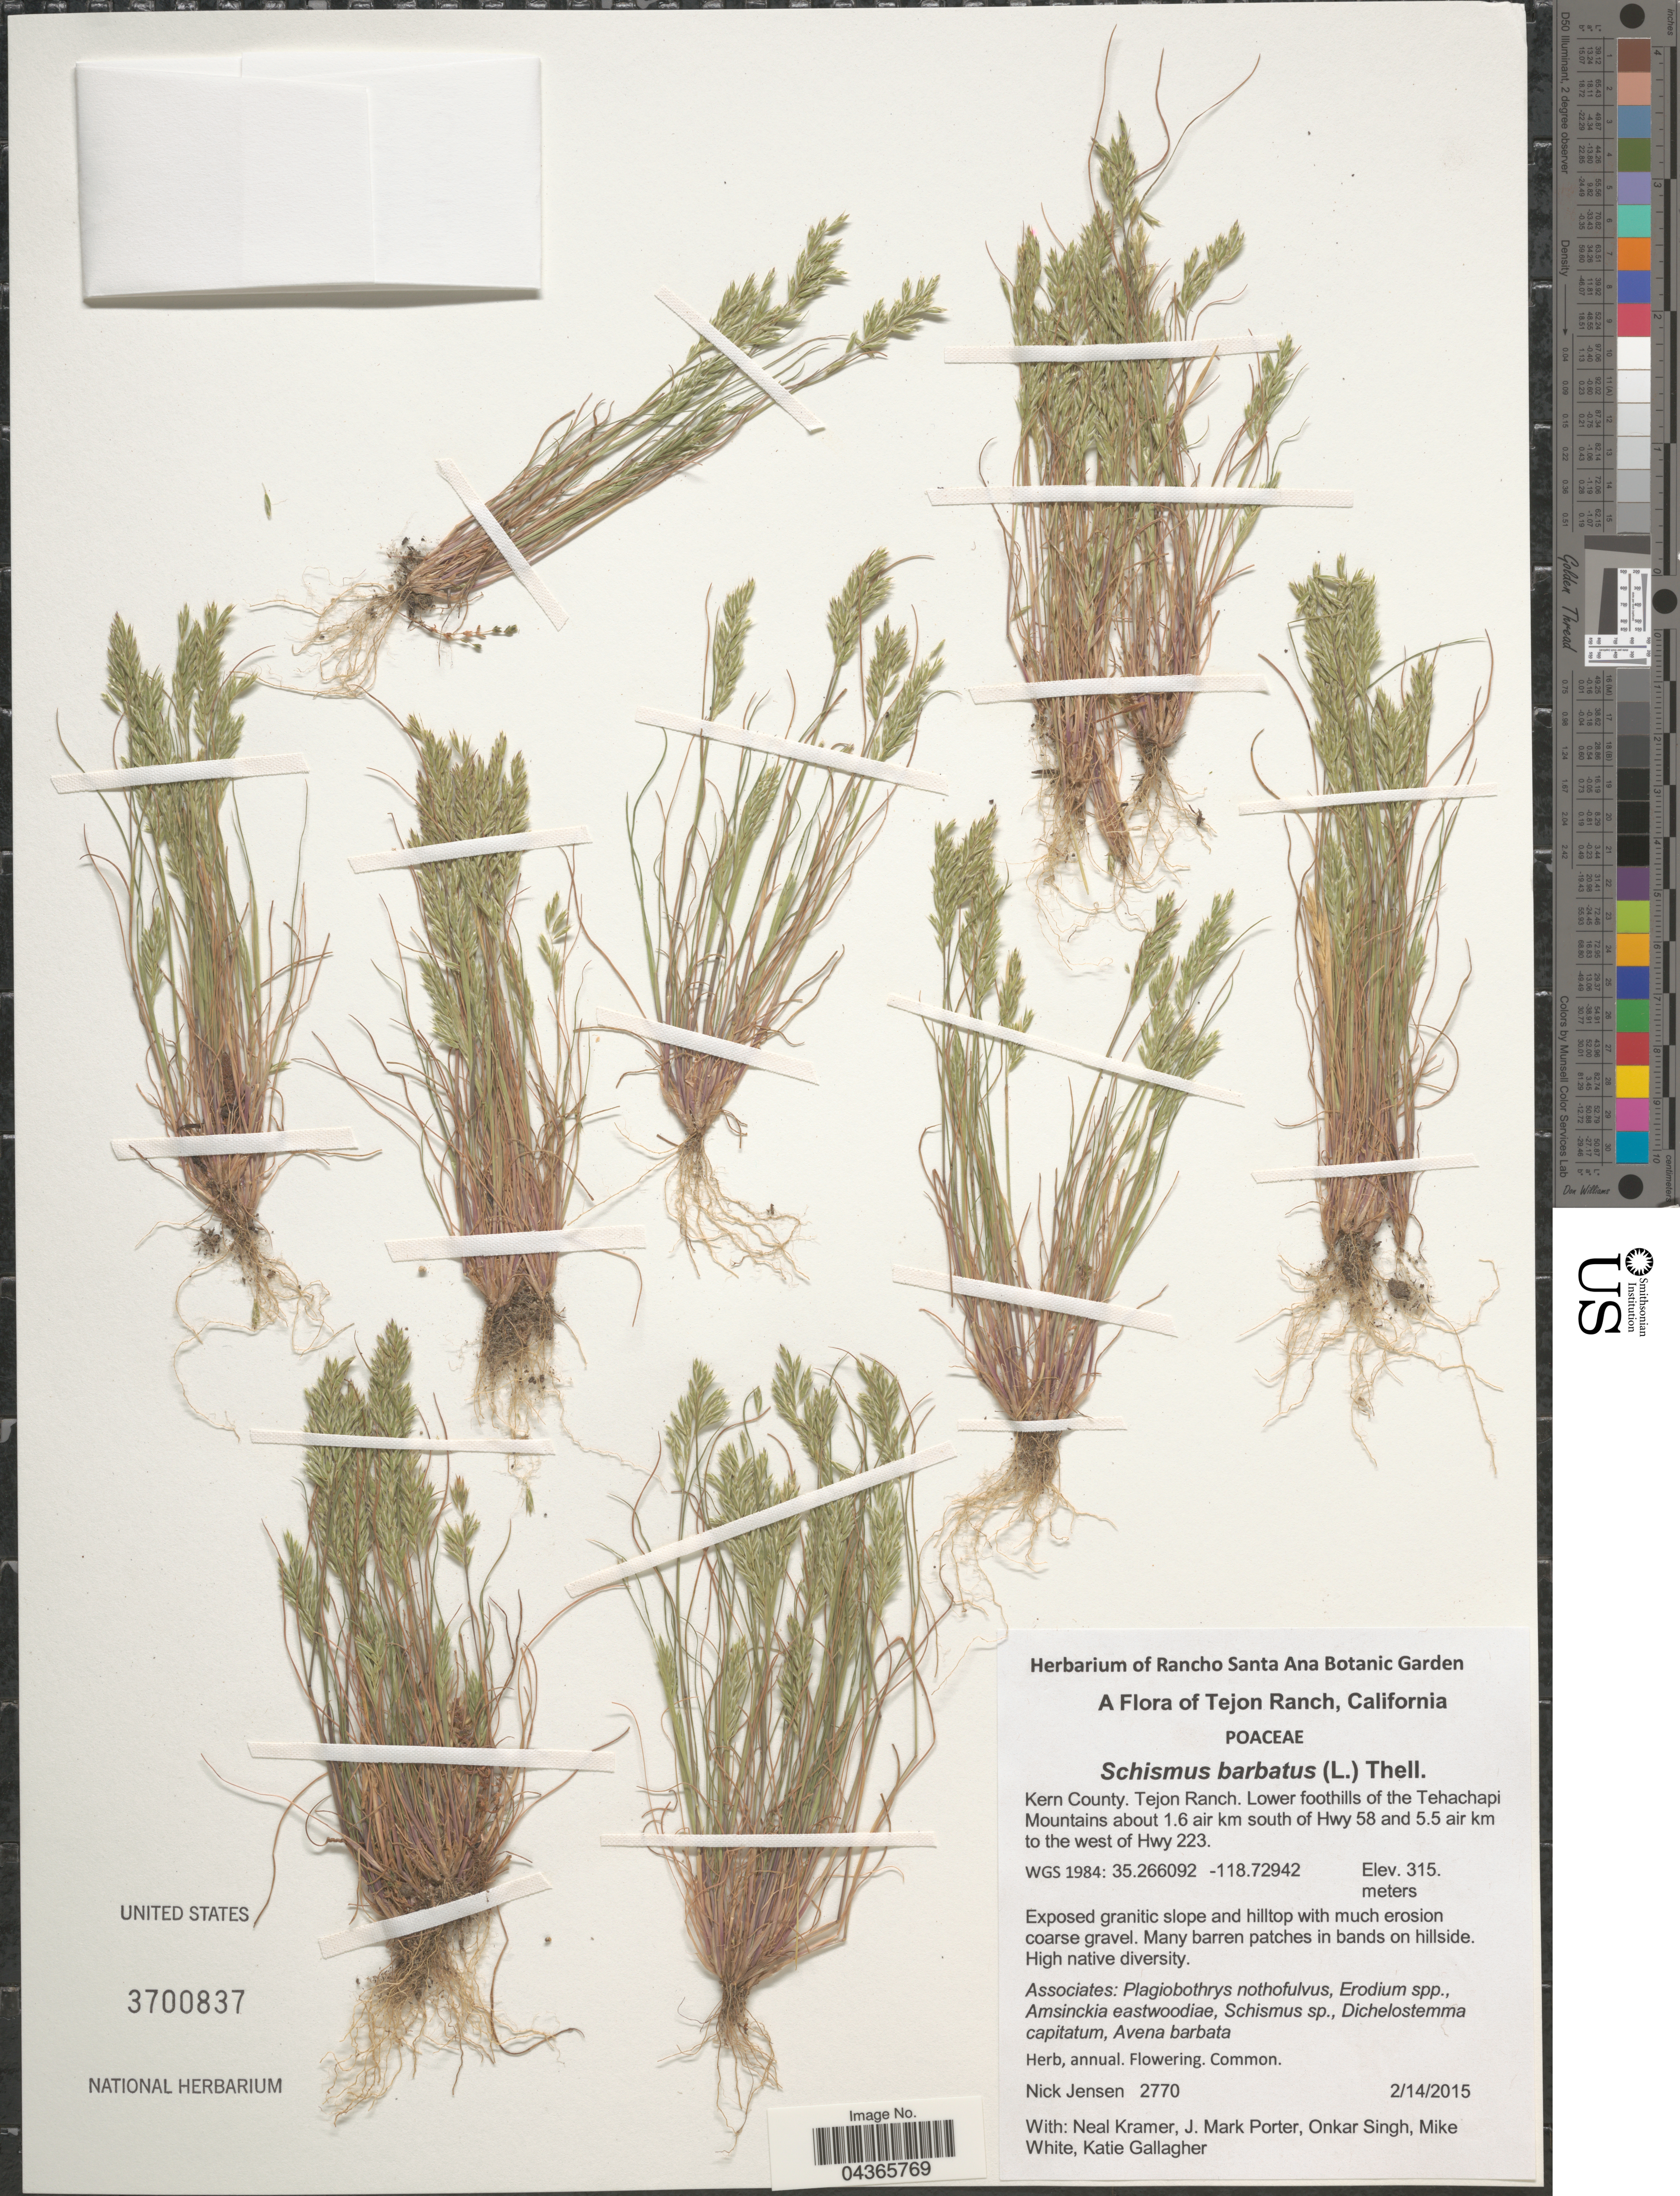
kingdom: Plantae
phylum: Tracheophyta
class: Liliopsida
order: Poales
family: Poaceae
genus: Schismus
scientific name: Schismus barbatus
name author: (L.) Thell.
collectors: N. Jensen, N. Kramer, J. M. Porter, O. Singh & et al.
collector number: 2770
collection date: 2015-02-14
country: United States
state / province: California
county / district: Kern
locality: Tejon Ranch. Kern County. Tejon Ranch. Lower foothills of the Tehachapi Mountains about 1.6 air km south of Hwy 58 and 5.5 air km to the west of Hwy 223. WGS 1984: 35.266092 - 118.72942.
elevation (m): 315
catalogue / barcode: US 3700837